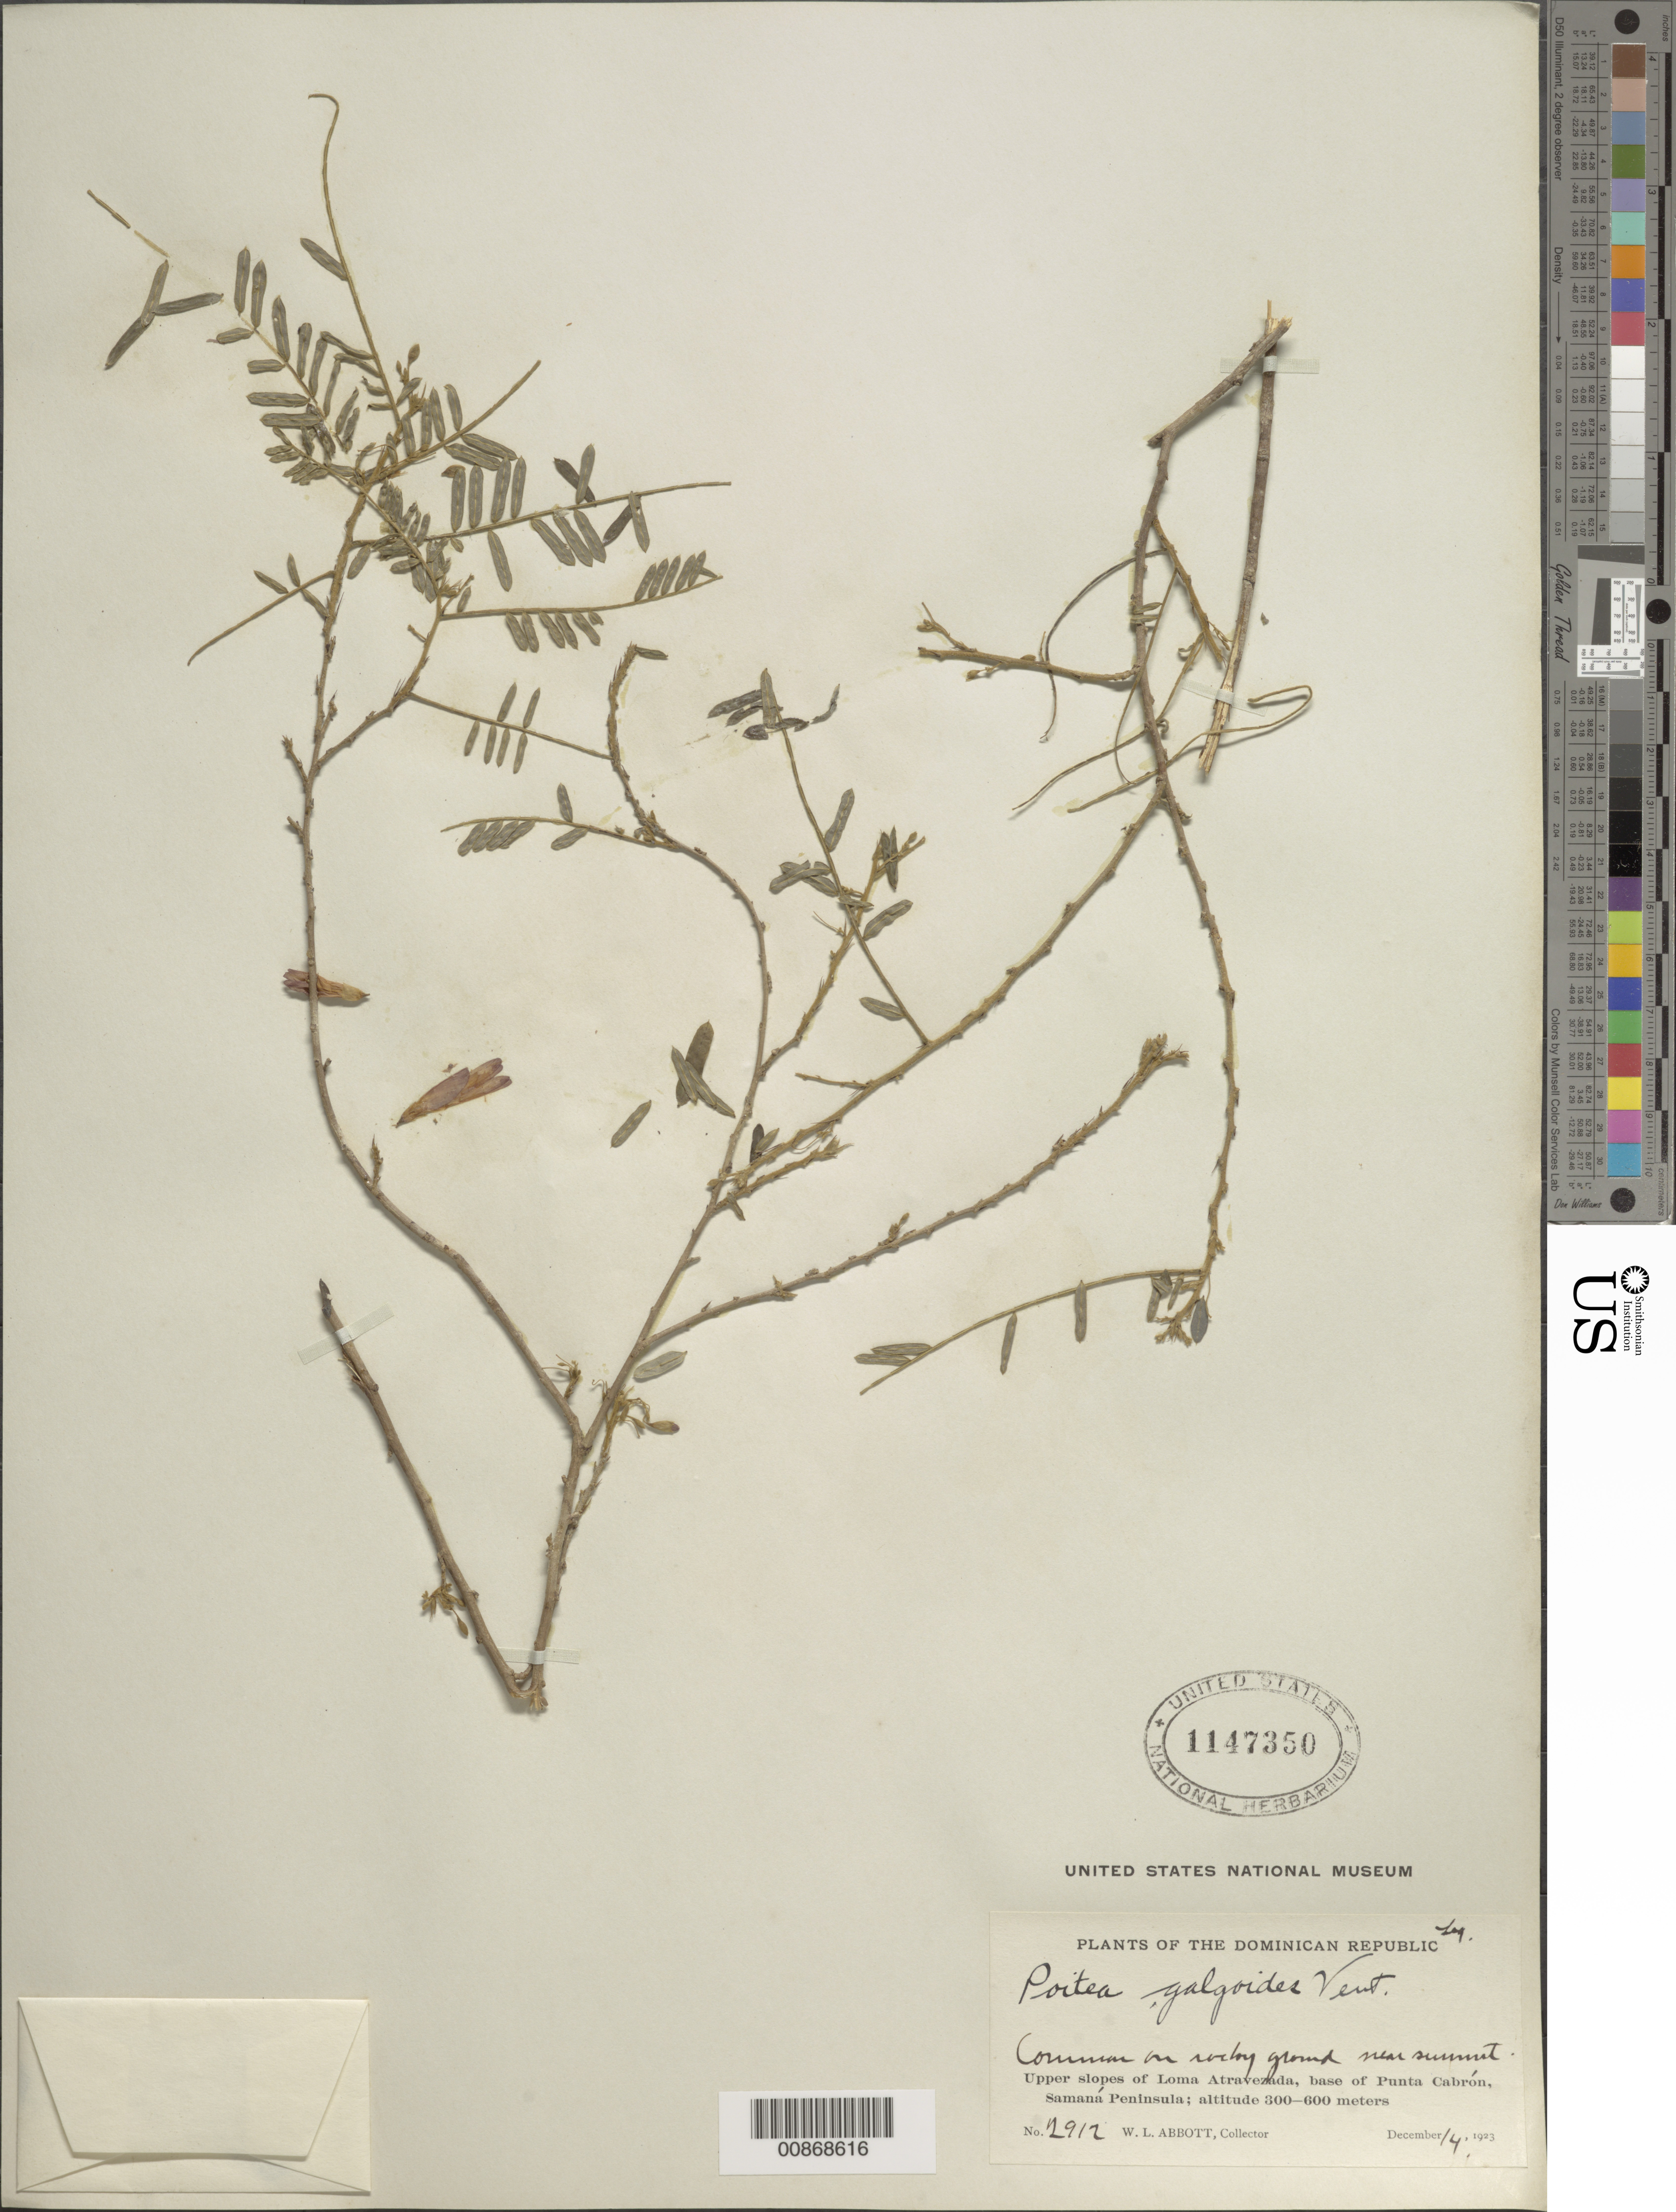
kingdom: Plantae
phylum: Tracheophyta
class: Magnoliopsida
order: Fabales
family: Fabaceae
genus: Poitea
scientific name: Poitea galegoides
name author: Vent.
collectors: W. L. Abbott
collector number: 2912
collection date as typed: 14 Dec 1923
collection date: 1923-12-14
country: Dominican Republic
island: Hispaniola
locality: Upper slopes of Loma Atravezada, base of Punta Cabrón, Samaná Peninsula.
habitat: Common on rocky growund near summit.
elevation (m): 300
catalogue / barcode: US 1147350